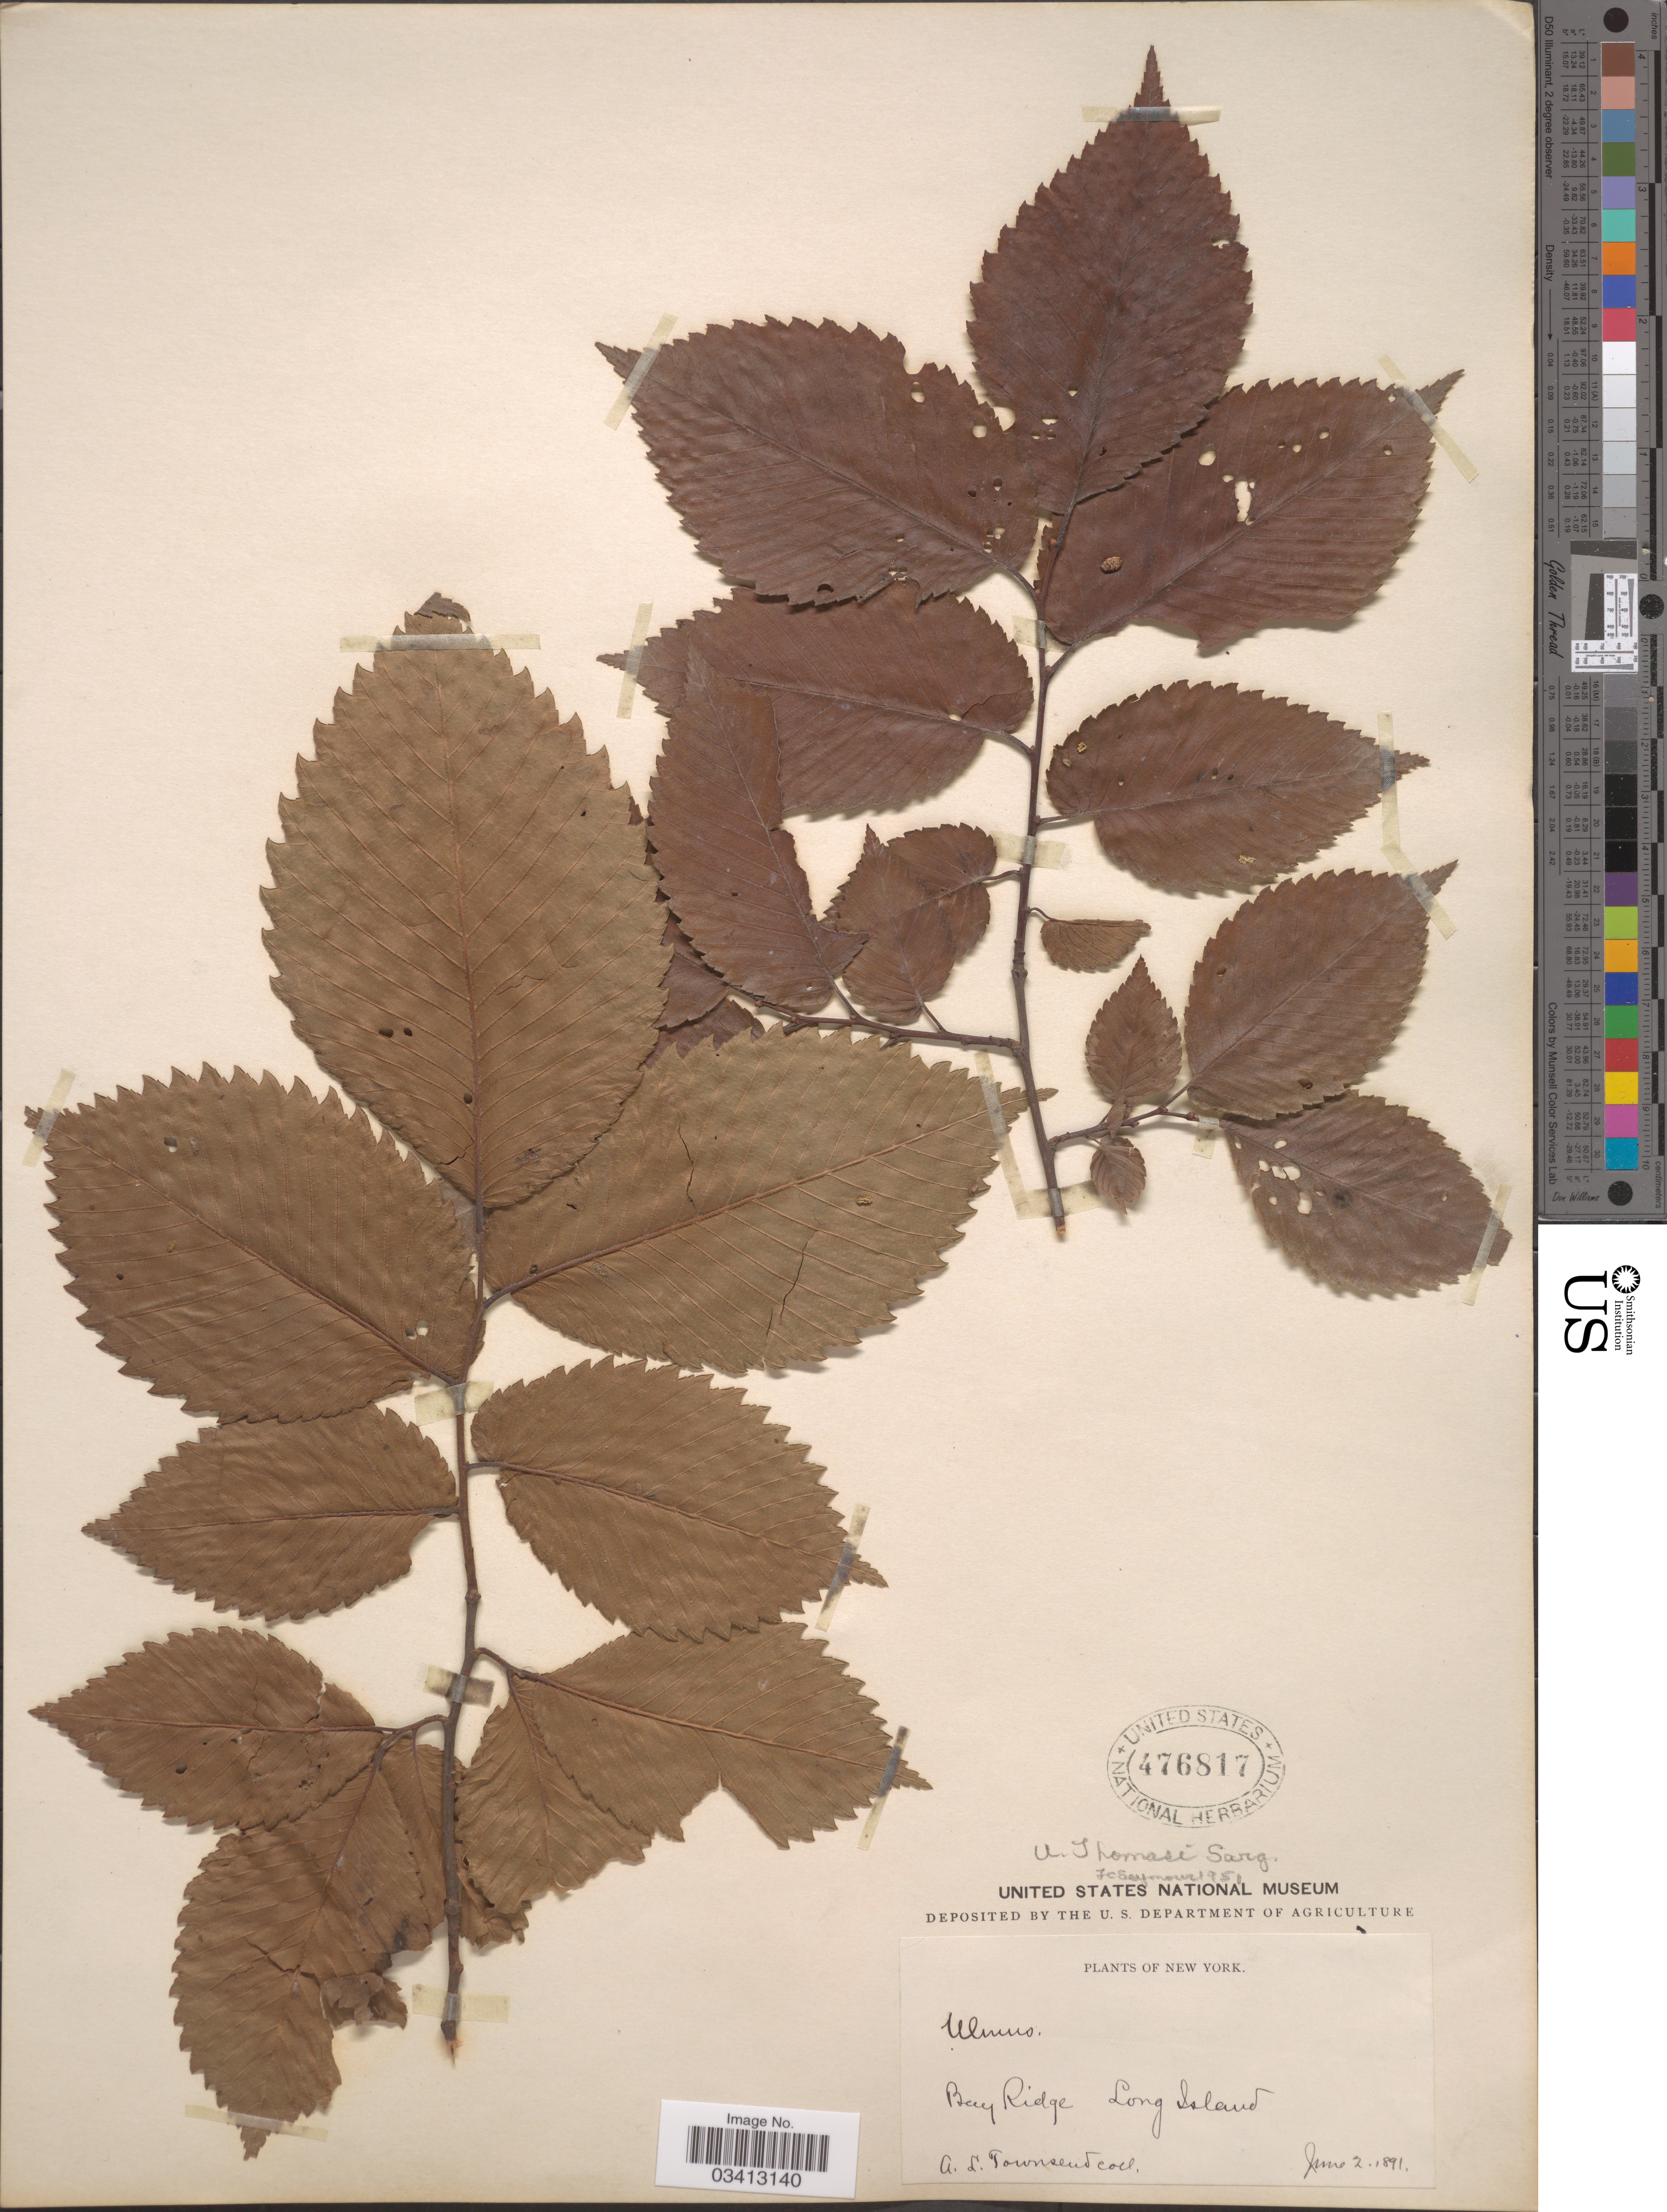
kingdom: Plantae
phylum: Tracheophyta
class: Magnoliopsida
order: Rosales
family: Ulmaceae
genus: Ulmus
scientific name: Ulmus thomasii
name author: Sarg.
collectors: A. Townsend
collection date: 1891-06-02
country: United States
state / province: New York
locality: Bay Ridge. Long Island.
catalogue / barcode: US 476817